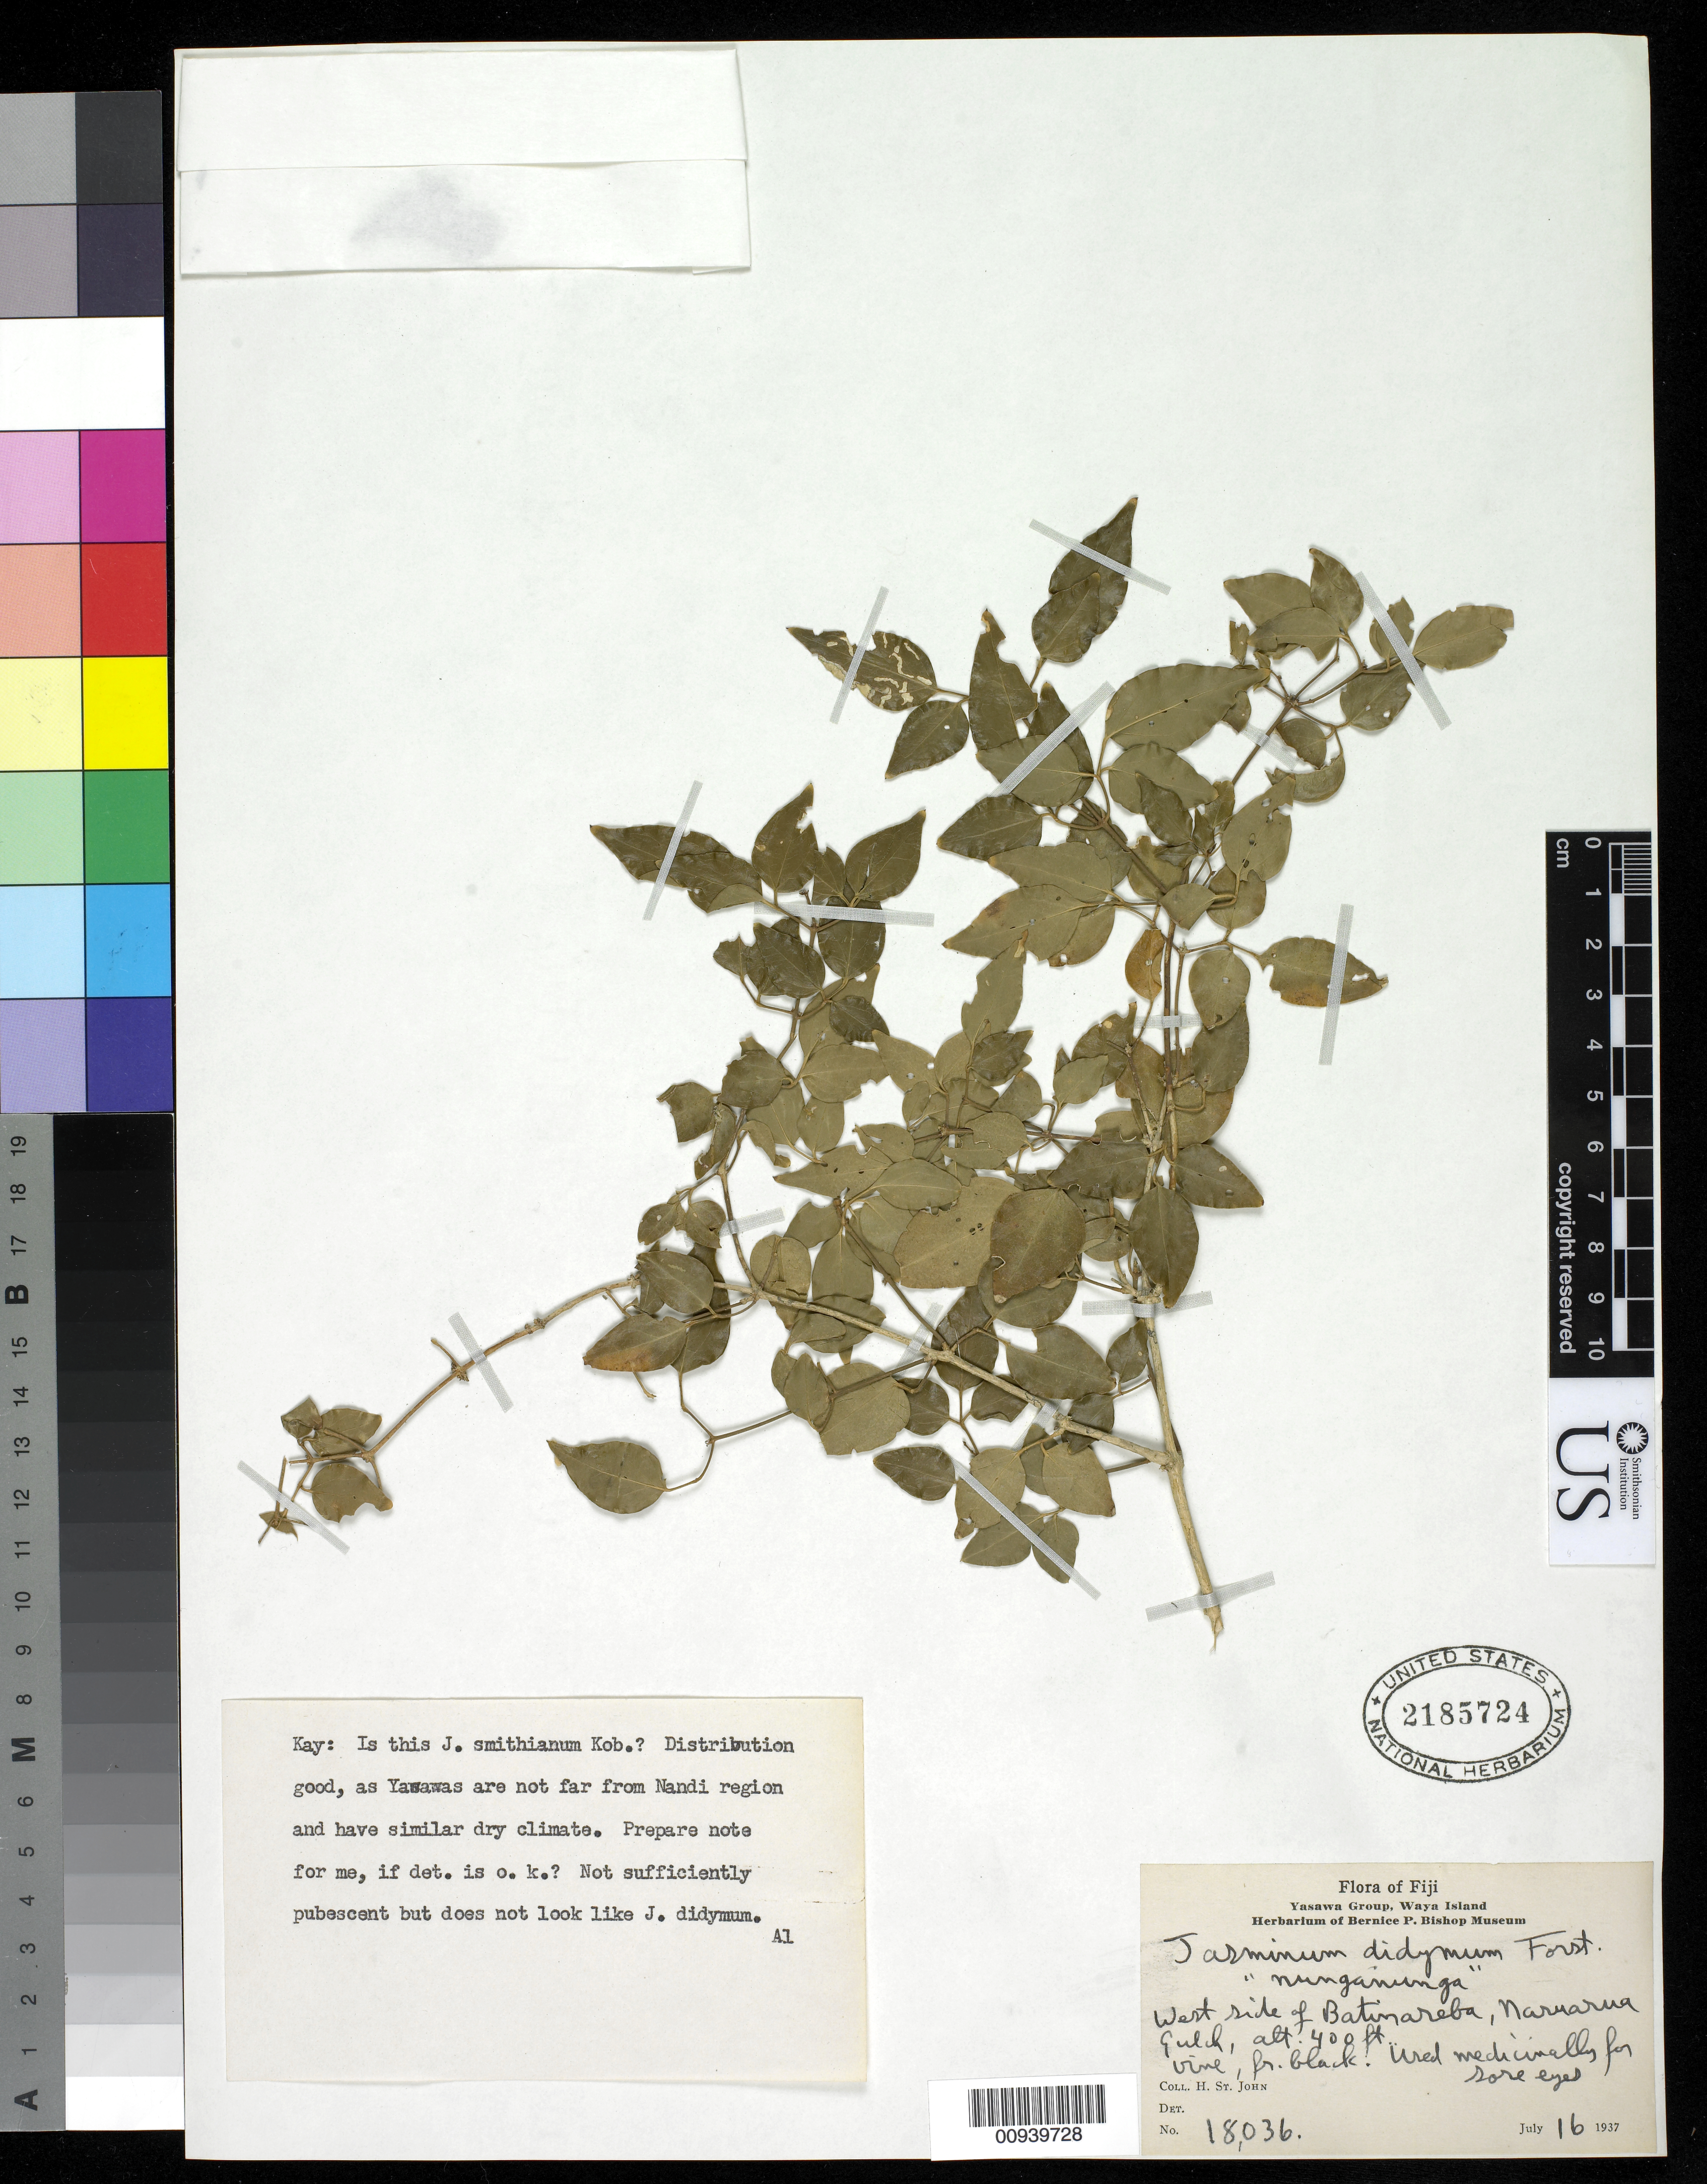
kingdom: Plantae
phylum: Tracheophyta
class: Magnoliopsida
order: Lamiales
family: Oleaceae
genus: Jasminum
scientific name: Jasminum smithianum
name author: Kobuski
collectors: H. St. John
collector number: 18036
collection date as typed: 16 Jul 1937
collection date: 1937-07-16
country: Fiji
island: Waya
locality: Yasawa Group, Waya Island, West side of Batinareba, Naruarua Gulch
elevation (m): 122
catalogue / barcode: US 2185724